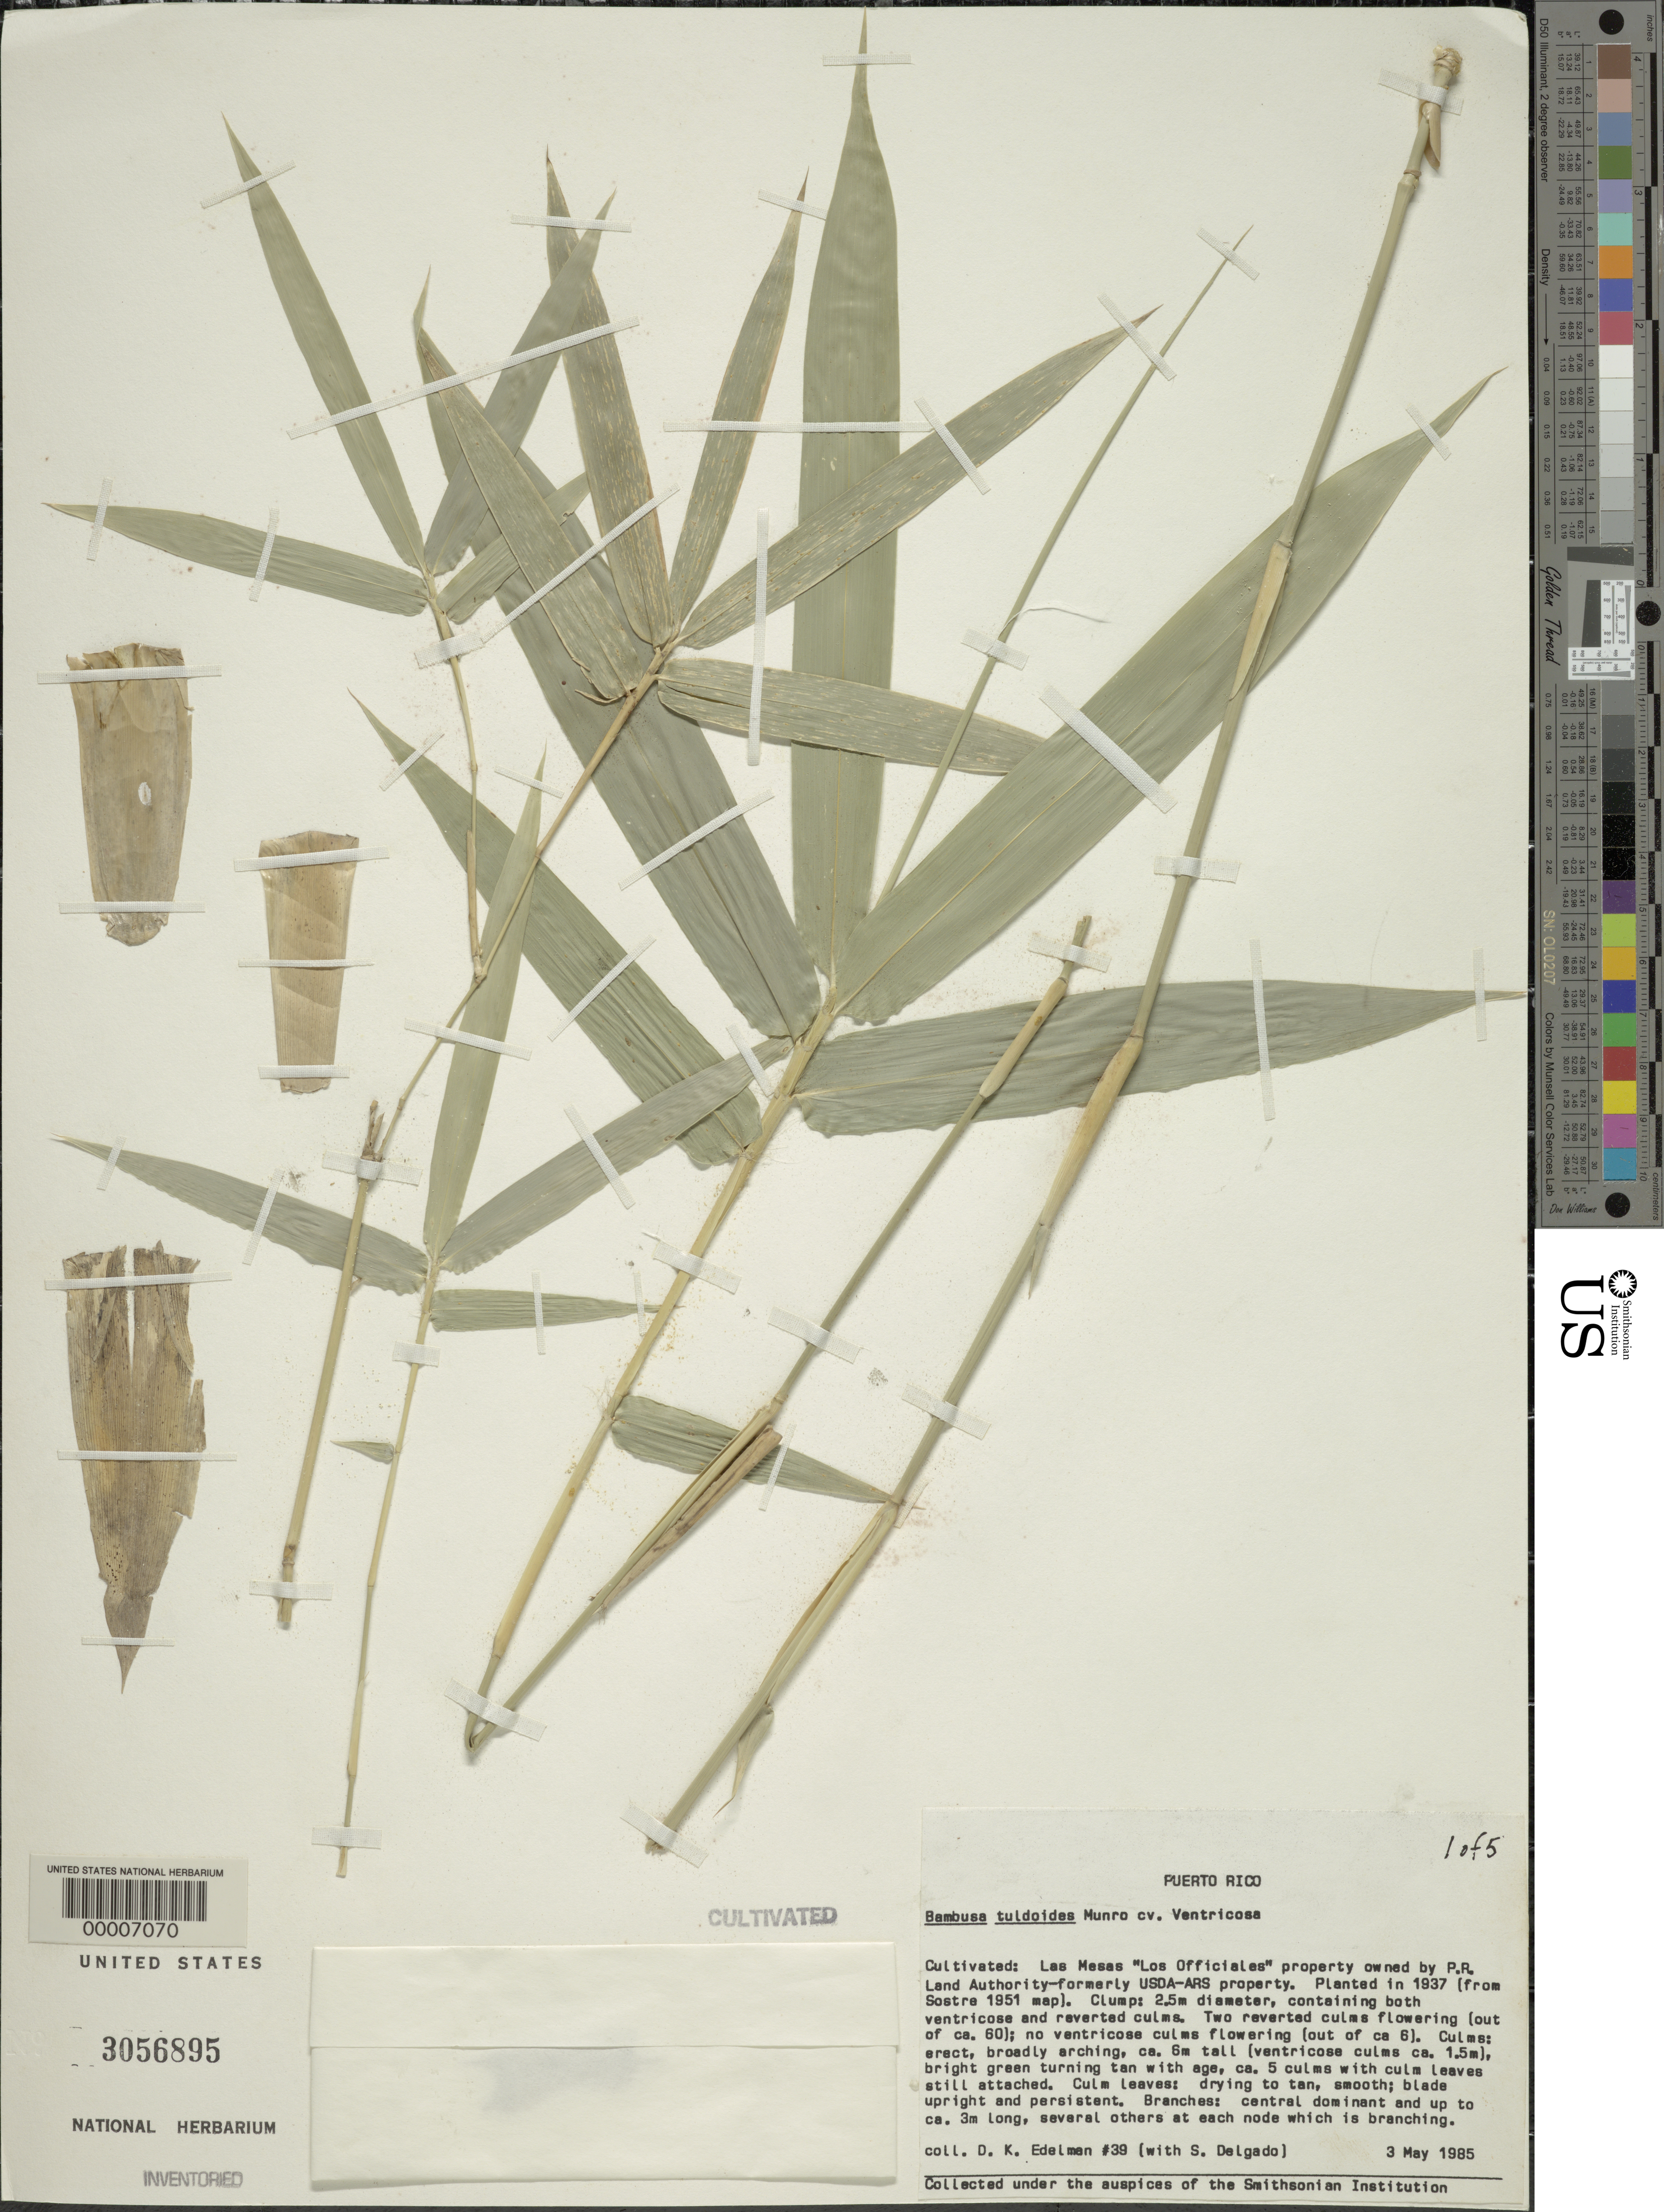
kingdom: Plantae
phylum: Tracheophyta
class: Liliopsida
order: Poales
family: Poaceae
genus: Bambusa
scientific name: Bambusa tuldoides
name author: Munro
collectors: D. Edelman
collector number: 39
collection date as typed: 03 May 1985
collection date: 1985-05-03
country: Puerto Rico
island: Greater Antilles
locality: Las mesas "los officiales"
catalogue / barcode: US 3056895